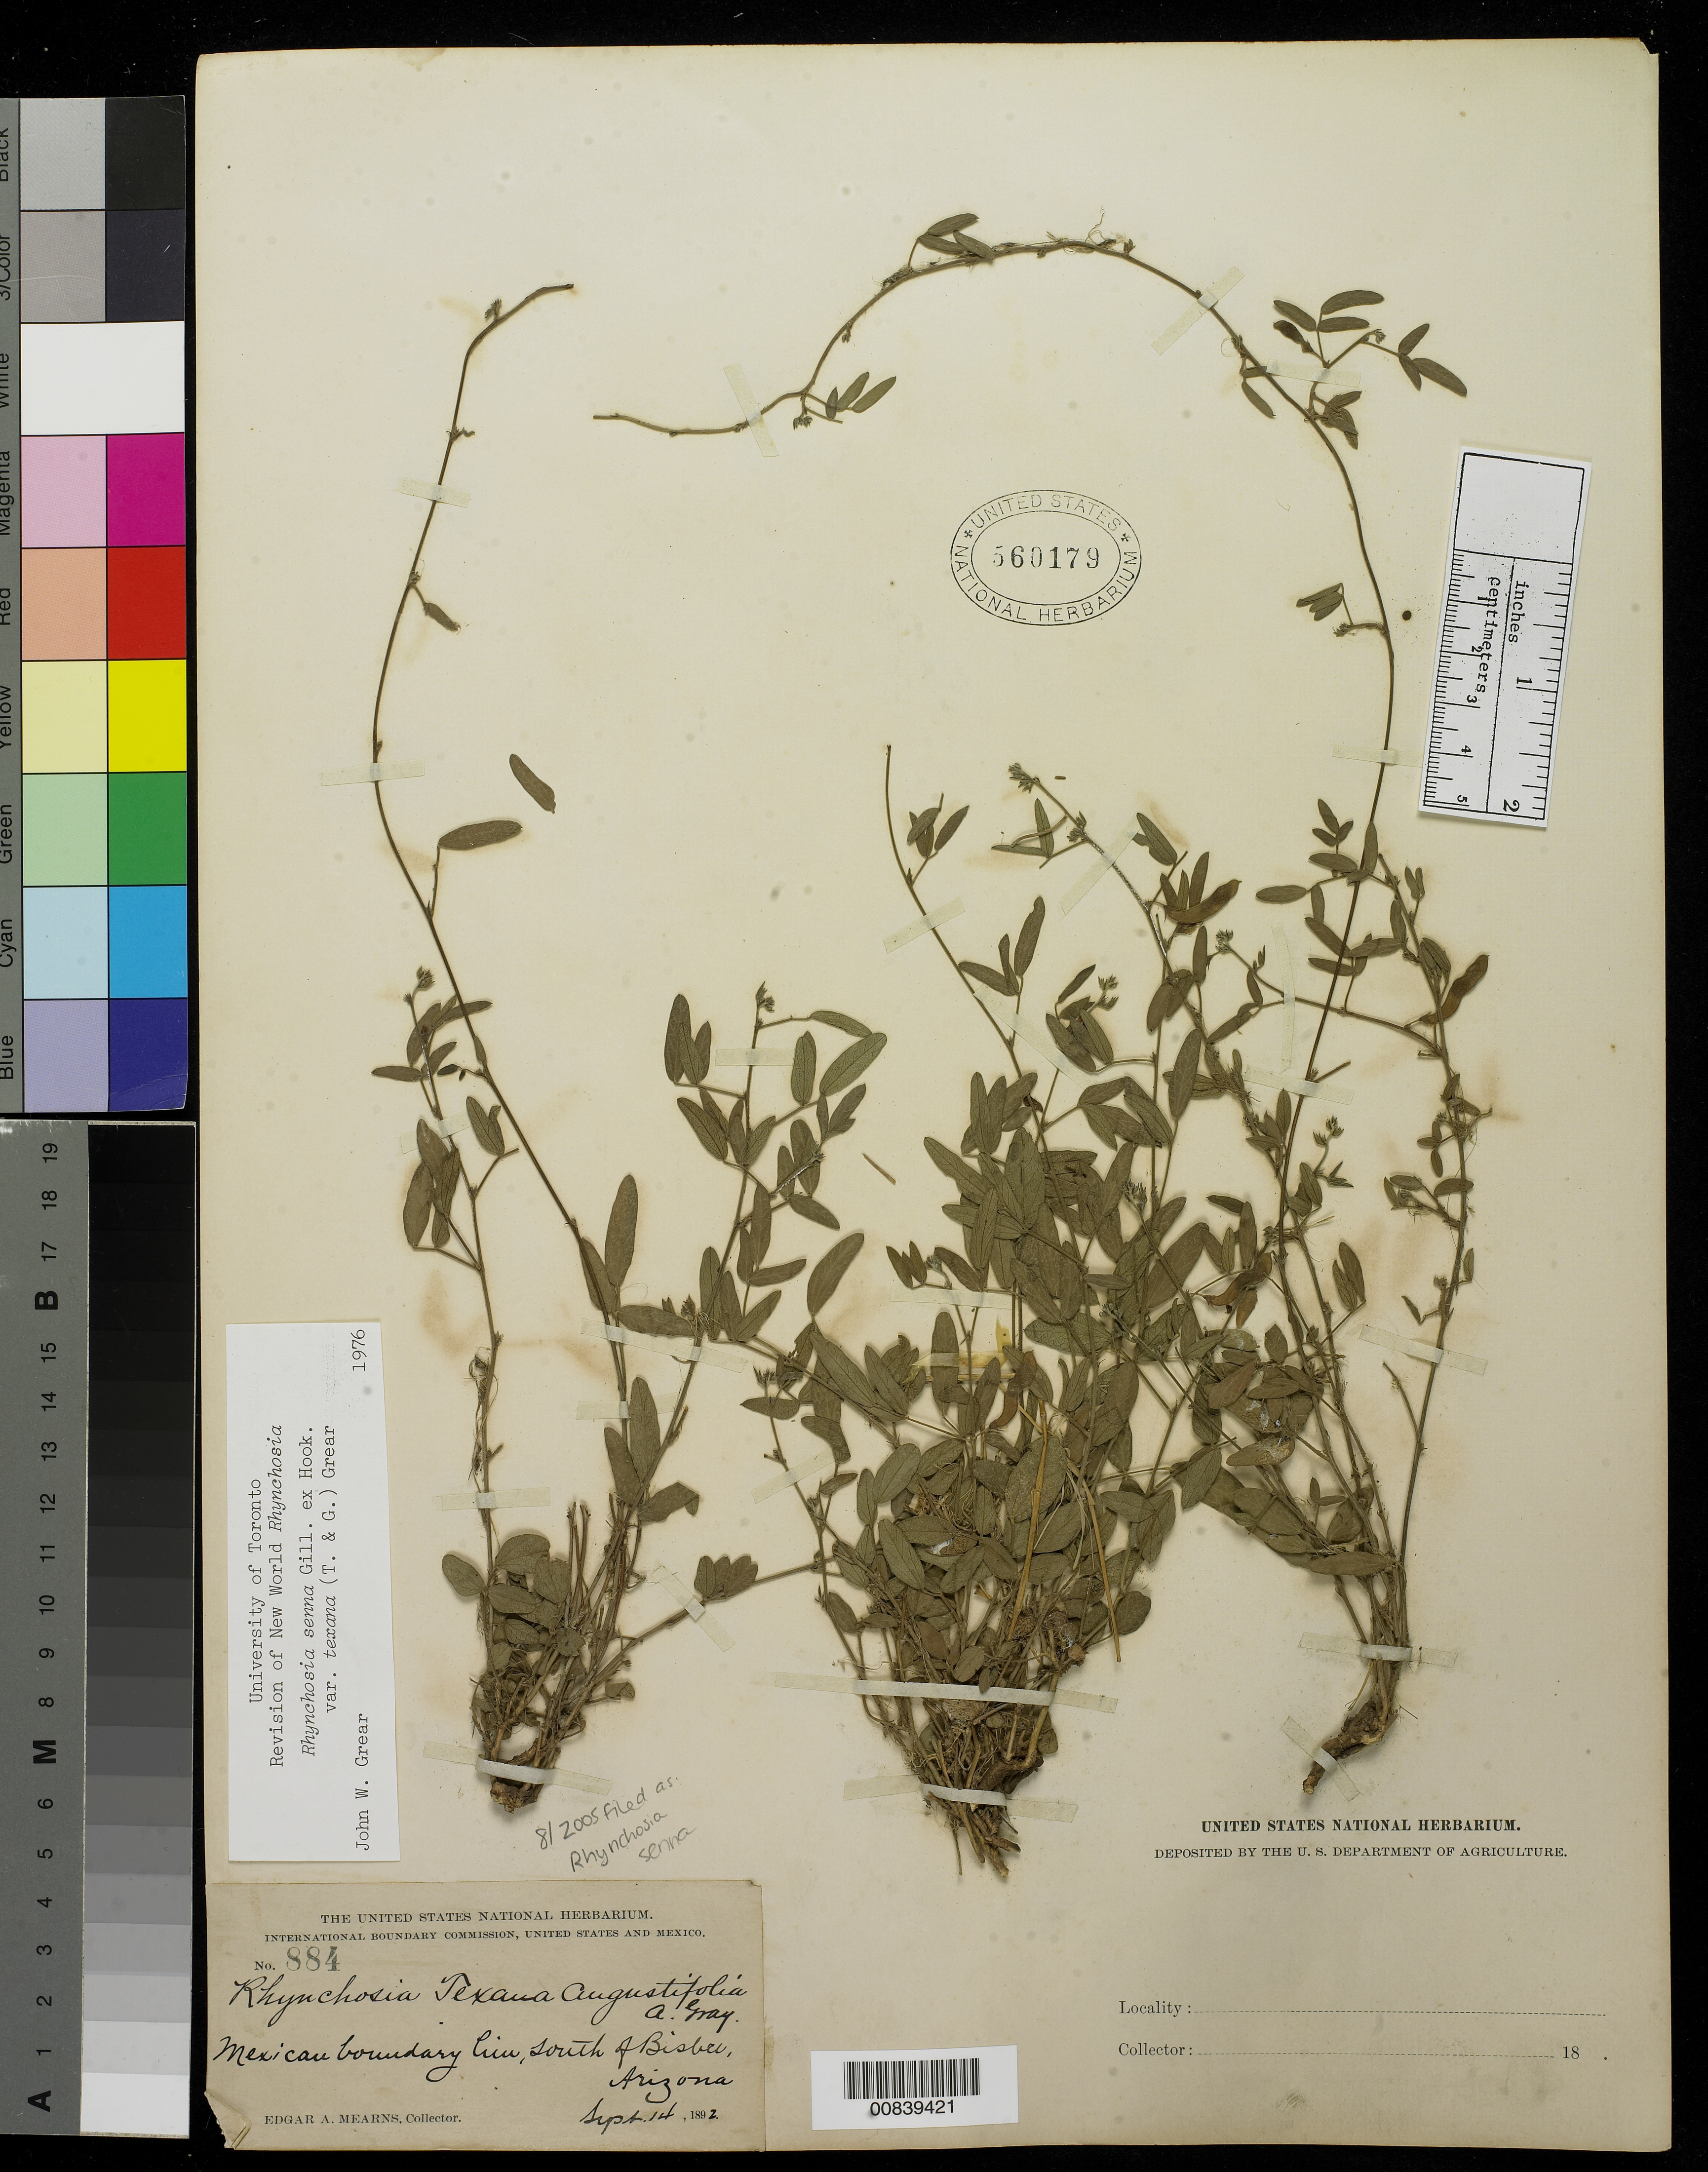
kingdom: Plantae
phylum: Tracheophyta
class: Magnoliopsida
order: Fabales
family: Fabaceae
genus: Rhynchosia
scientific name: Rhynchosia senna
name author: Gillies ex Hook.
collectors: E. A. Mearns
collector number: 884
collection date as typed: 14 Sep 1892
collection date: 1892-09-14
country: United States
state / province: Arizona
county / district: Cochise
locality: Mexican Boundary Line, S of Bisbee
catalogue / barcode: US 560179